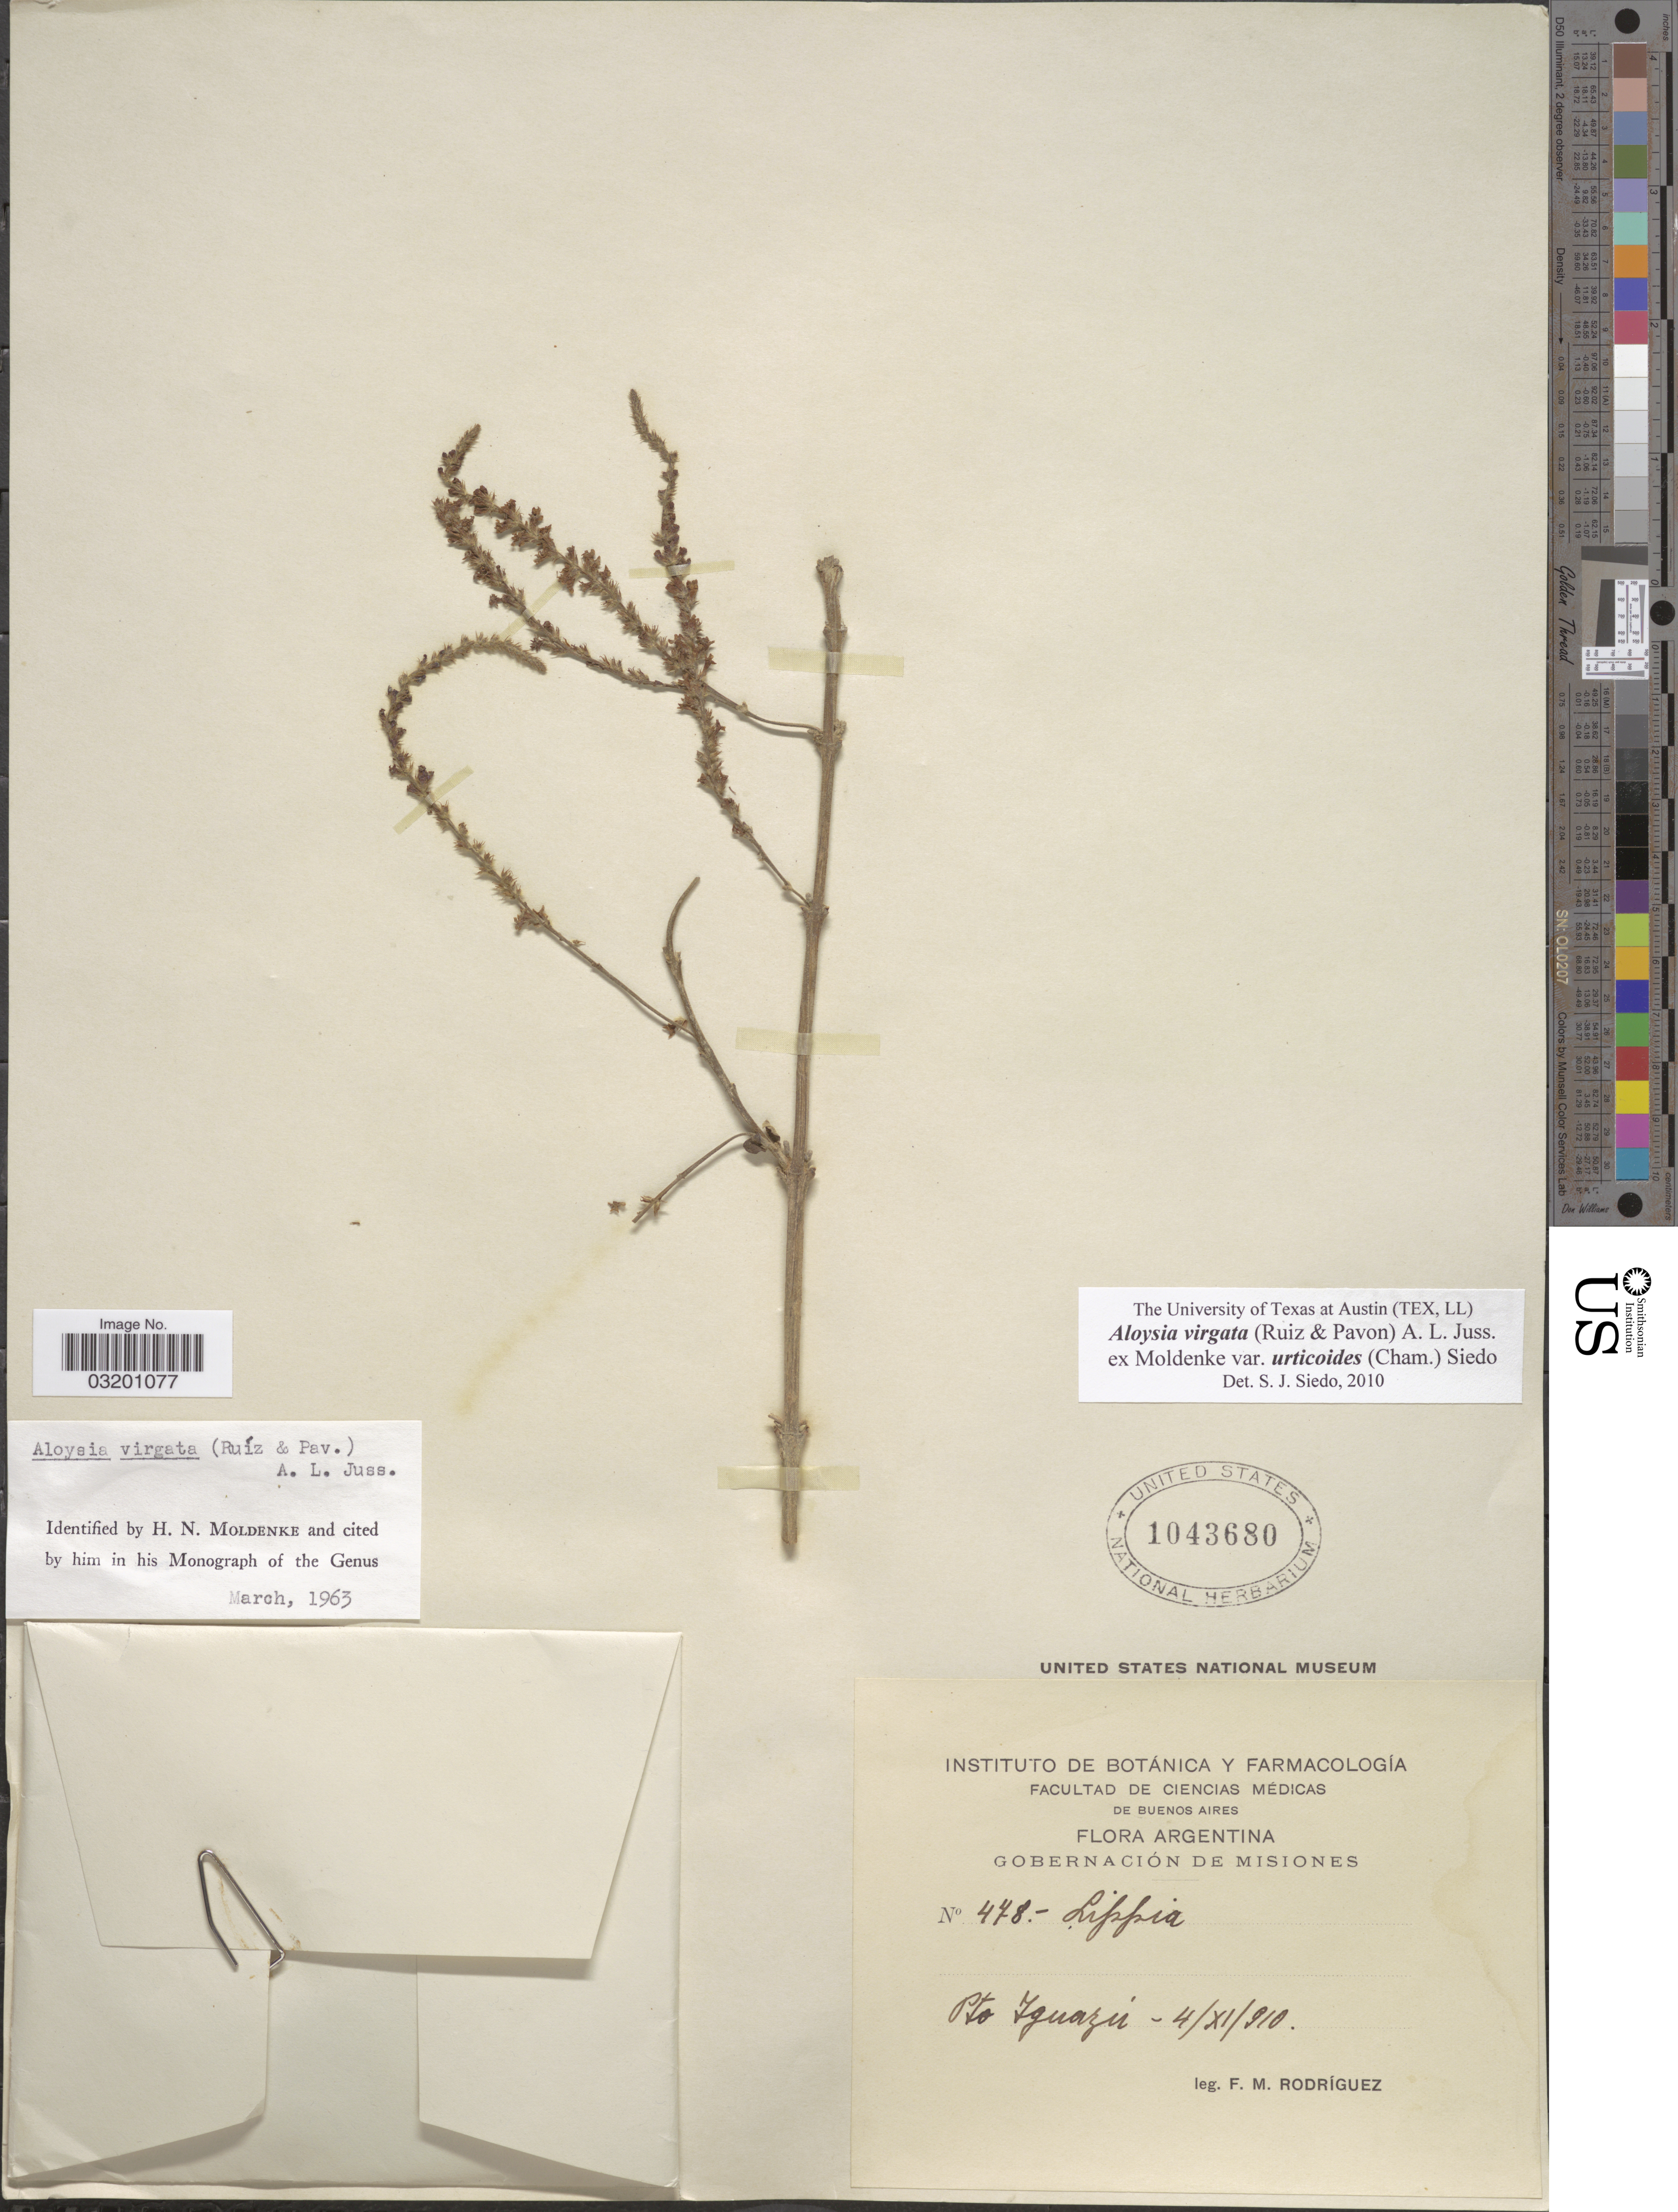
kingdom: Plantae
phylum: Tracheophyta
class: Magnoliopsida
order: Lamiales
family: Verbenaceae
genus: Aloysia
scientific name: Aloysia virgata var. urticoides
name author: (Cham.) Siedo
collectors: F. M. Rodriguez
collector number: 478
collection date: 1910-11-04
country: Argentina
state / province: Misiones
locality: Gobernación de Misiones. Pto Iguazú.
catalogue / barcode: US 1043680